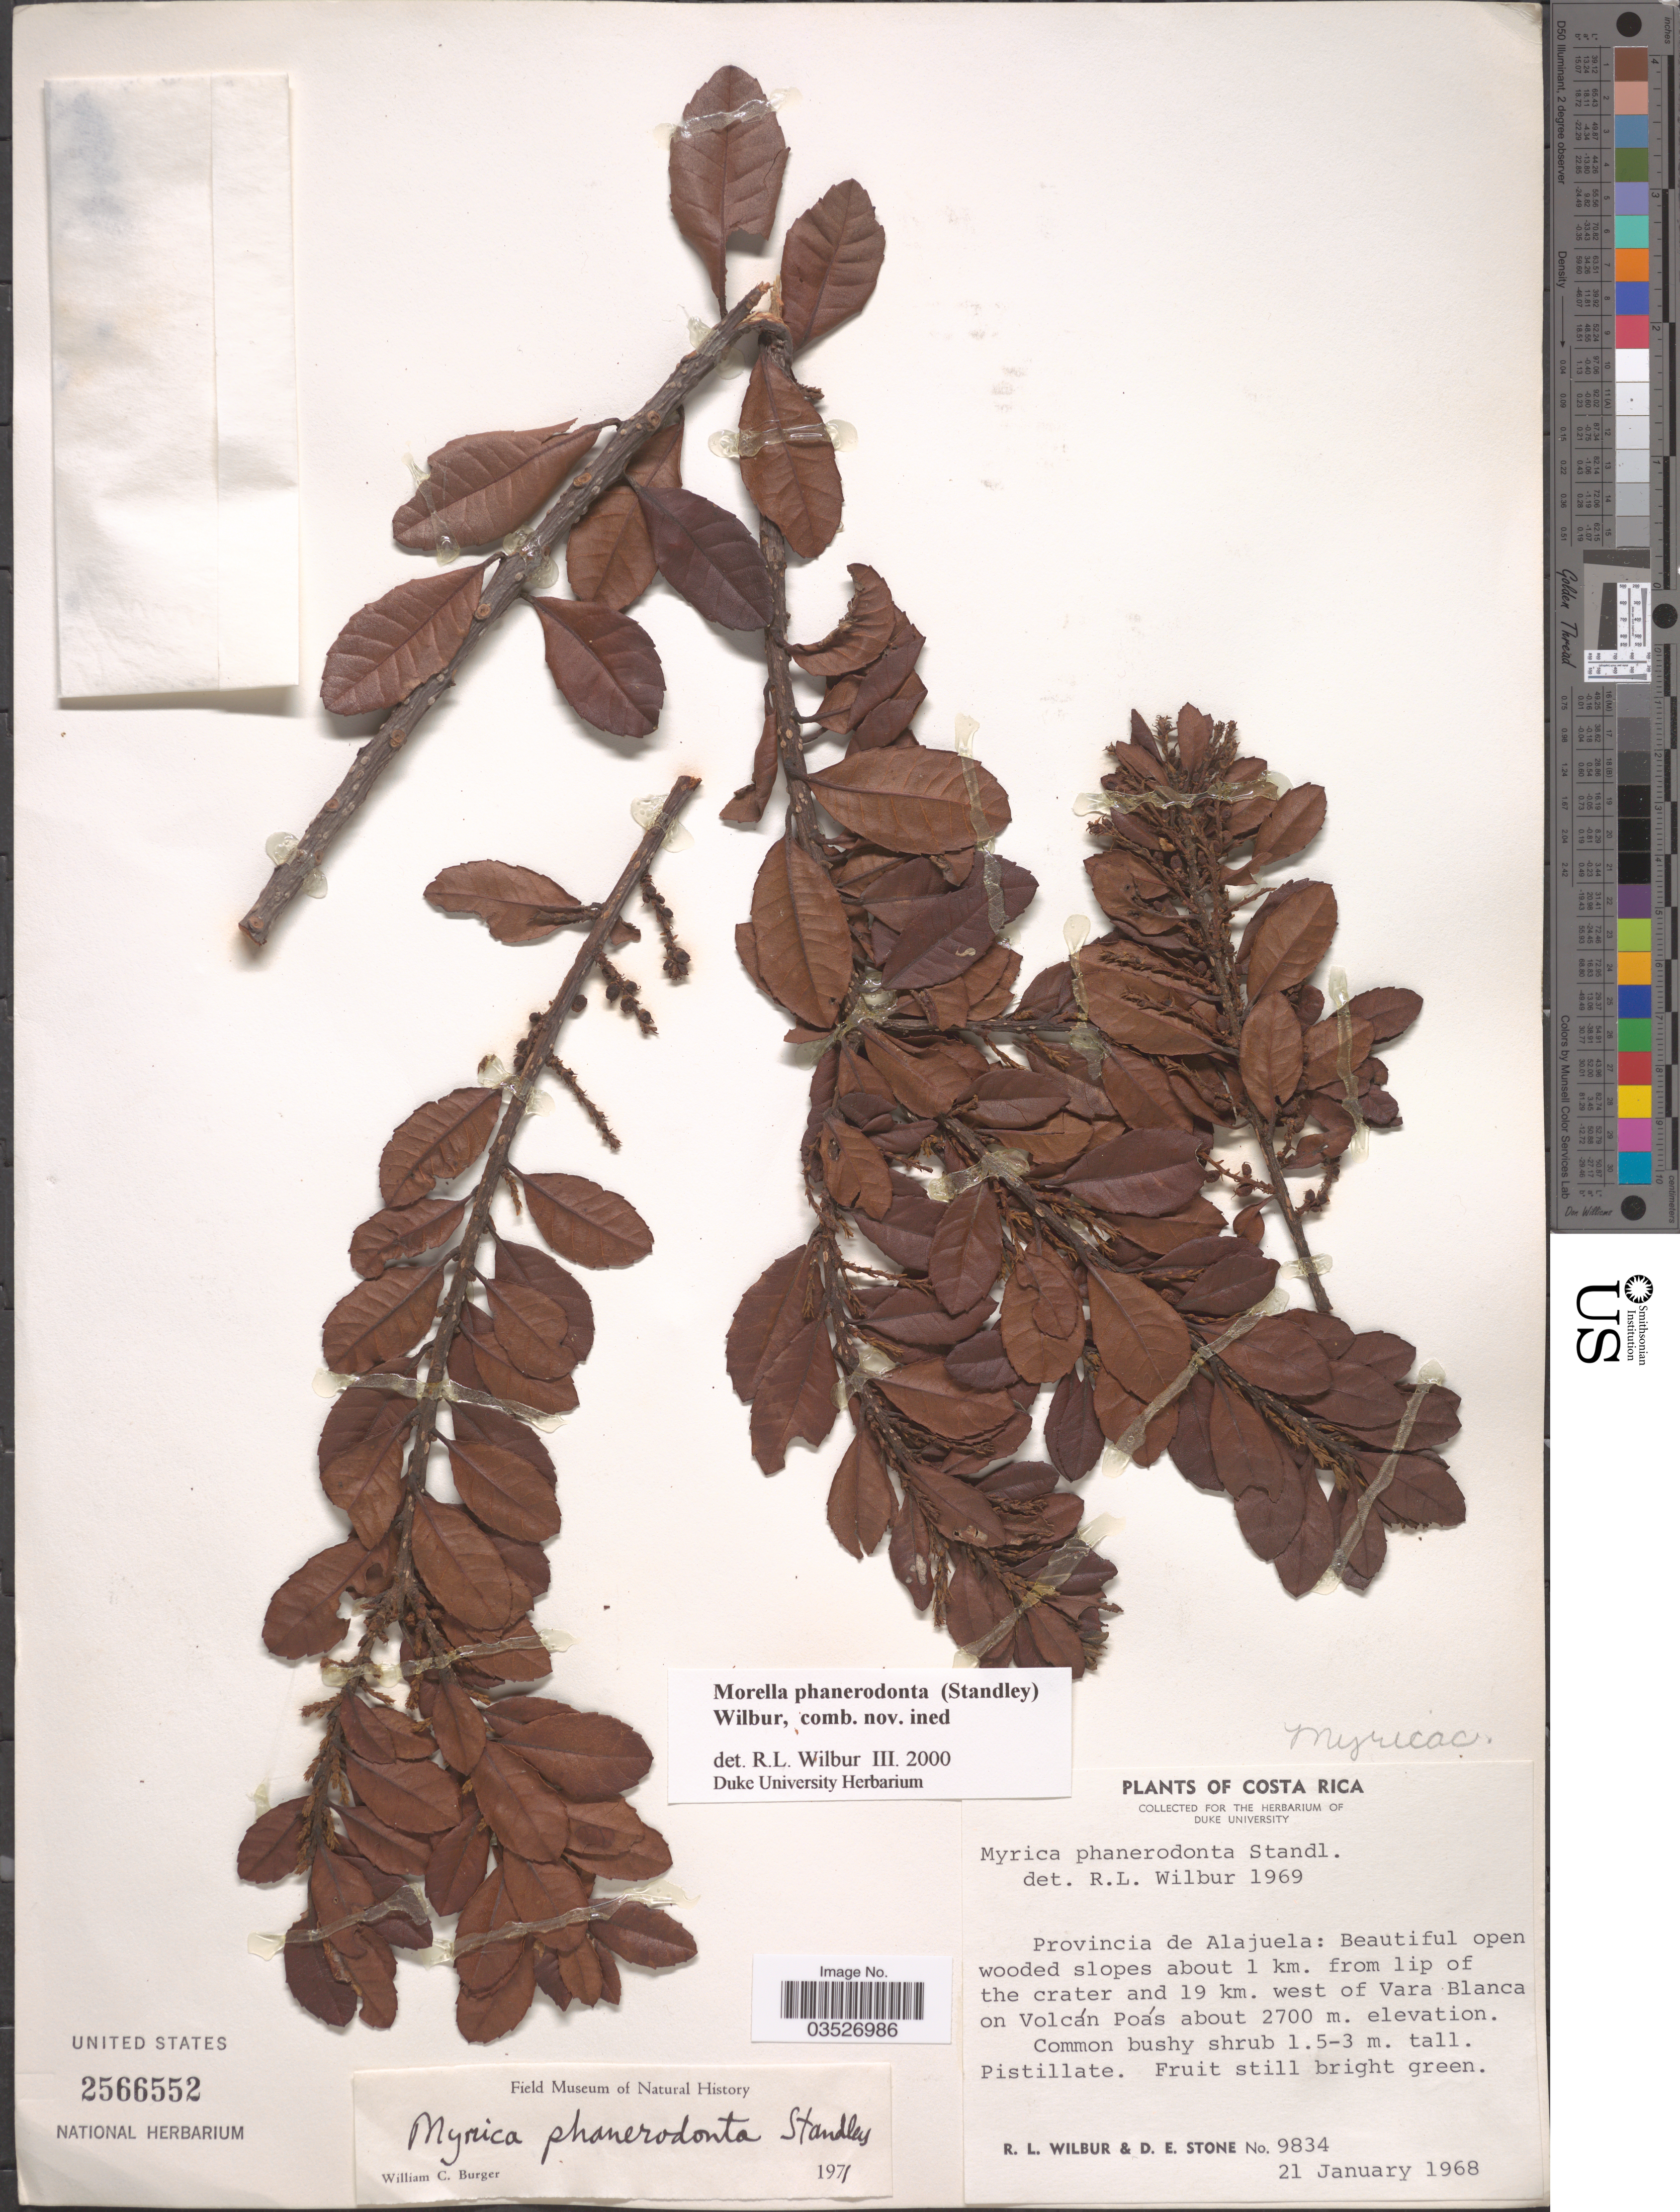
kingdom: Plantae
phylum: Tracheophyta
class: Magnoliopsida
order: Fagales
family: Myricaceae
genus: Morella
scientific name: Morella phanerodonta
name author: (Standl.) Wilbur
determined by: Strong, M. T., (US), Smithsonian Institution - National Museum of Natural History (UNITED STATES)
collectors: R. L. Wilbur & D. E. Stone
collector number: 9834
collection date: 1968-01-21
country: Costa Rica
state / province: Alajuela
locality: Beautiful open wooded slopes about 1 km. from lip of the crater and 19 km. west of Vara Blanca on Volcán Poás.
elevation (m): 2700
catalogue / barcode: US 2566552